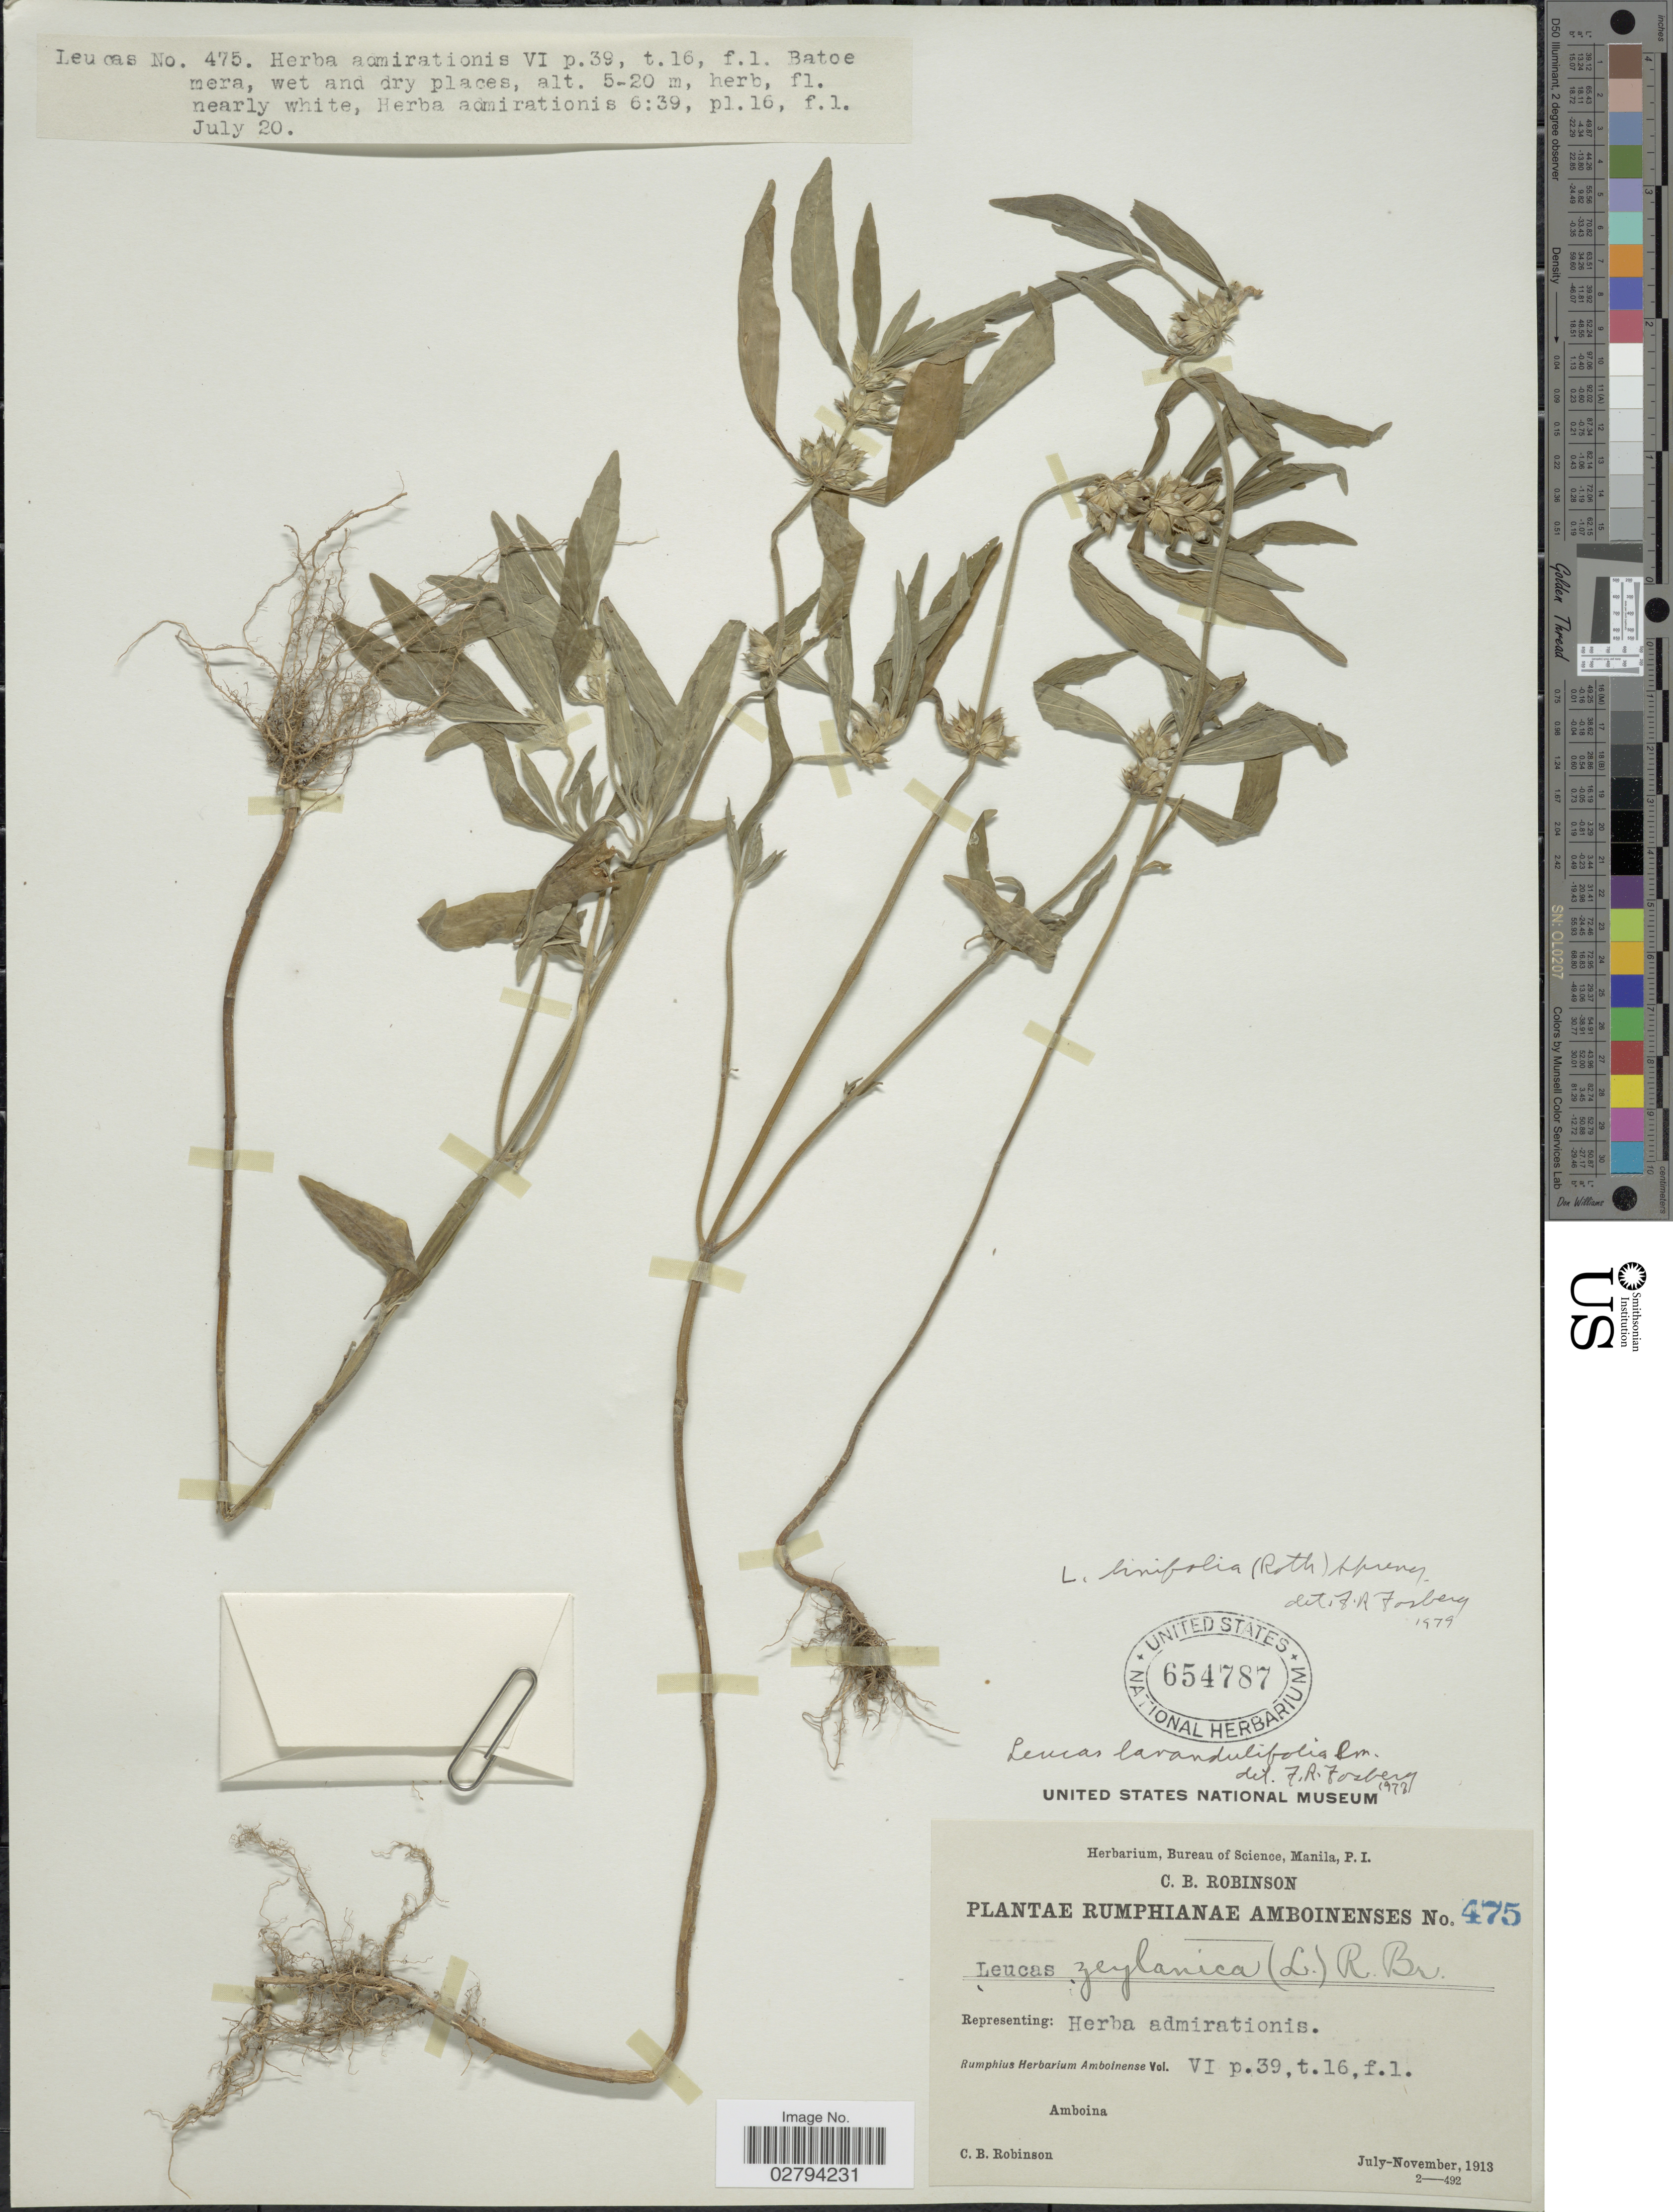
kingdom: Plantae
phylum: Tracheophyta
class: Magnoliopsida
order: Lamiales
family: Lamiaceae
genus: Leucas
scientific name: Leucas lavandulifolia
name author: Small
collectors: C. Robinson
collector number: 475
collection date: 1913-07/1913-11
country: Indonesia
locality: Rumphianae Amboinensis, Amboina.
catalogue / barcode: US 654787